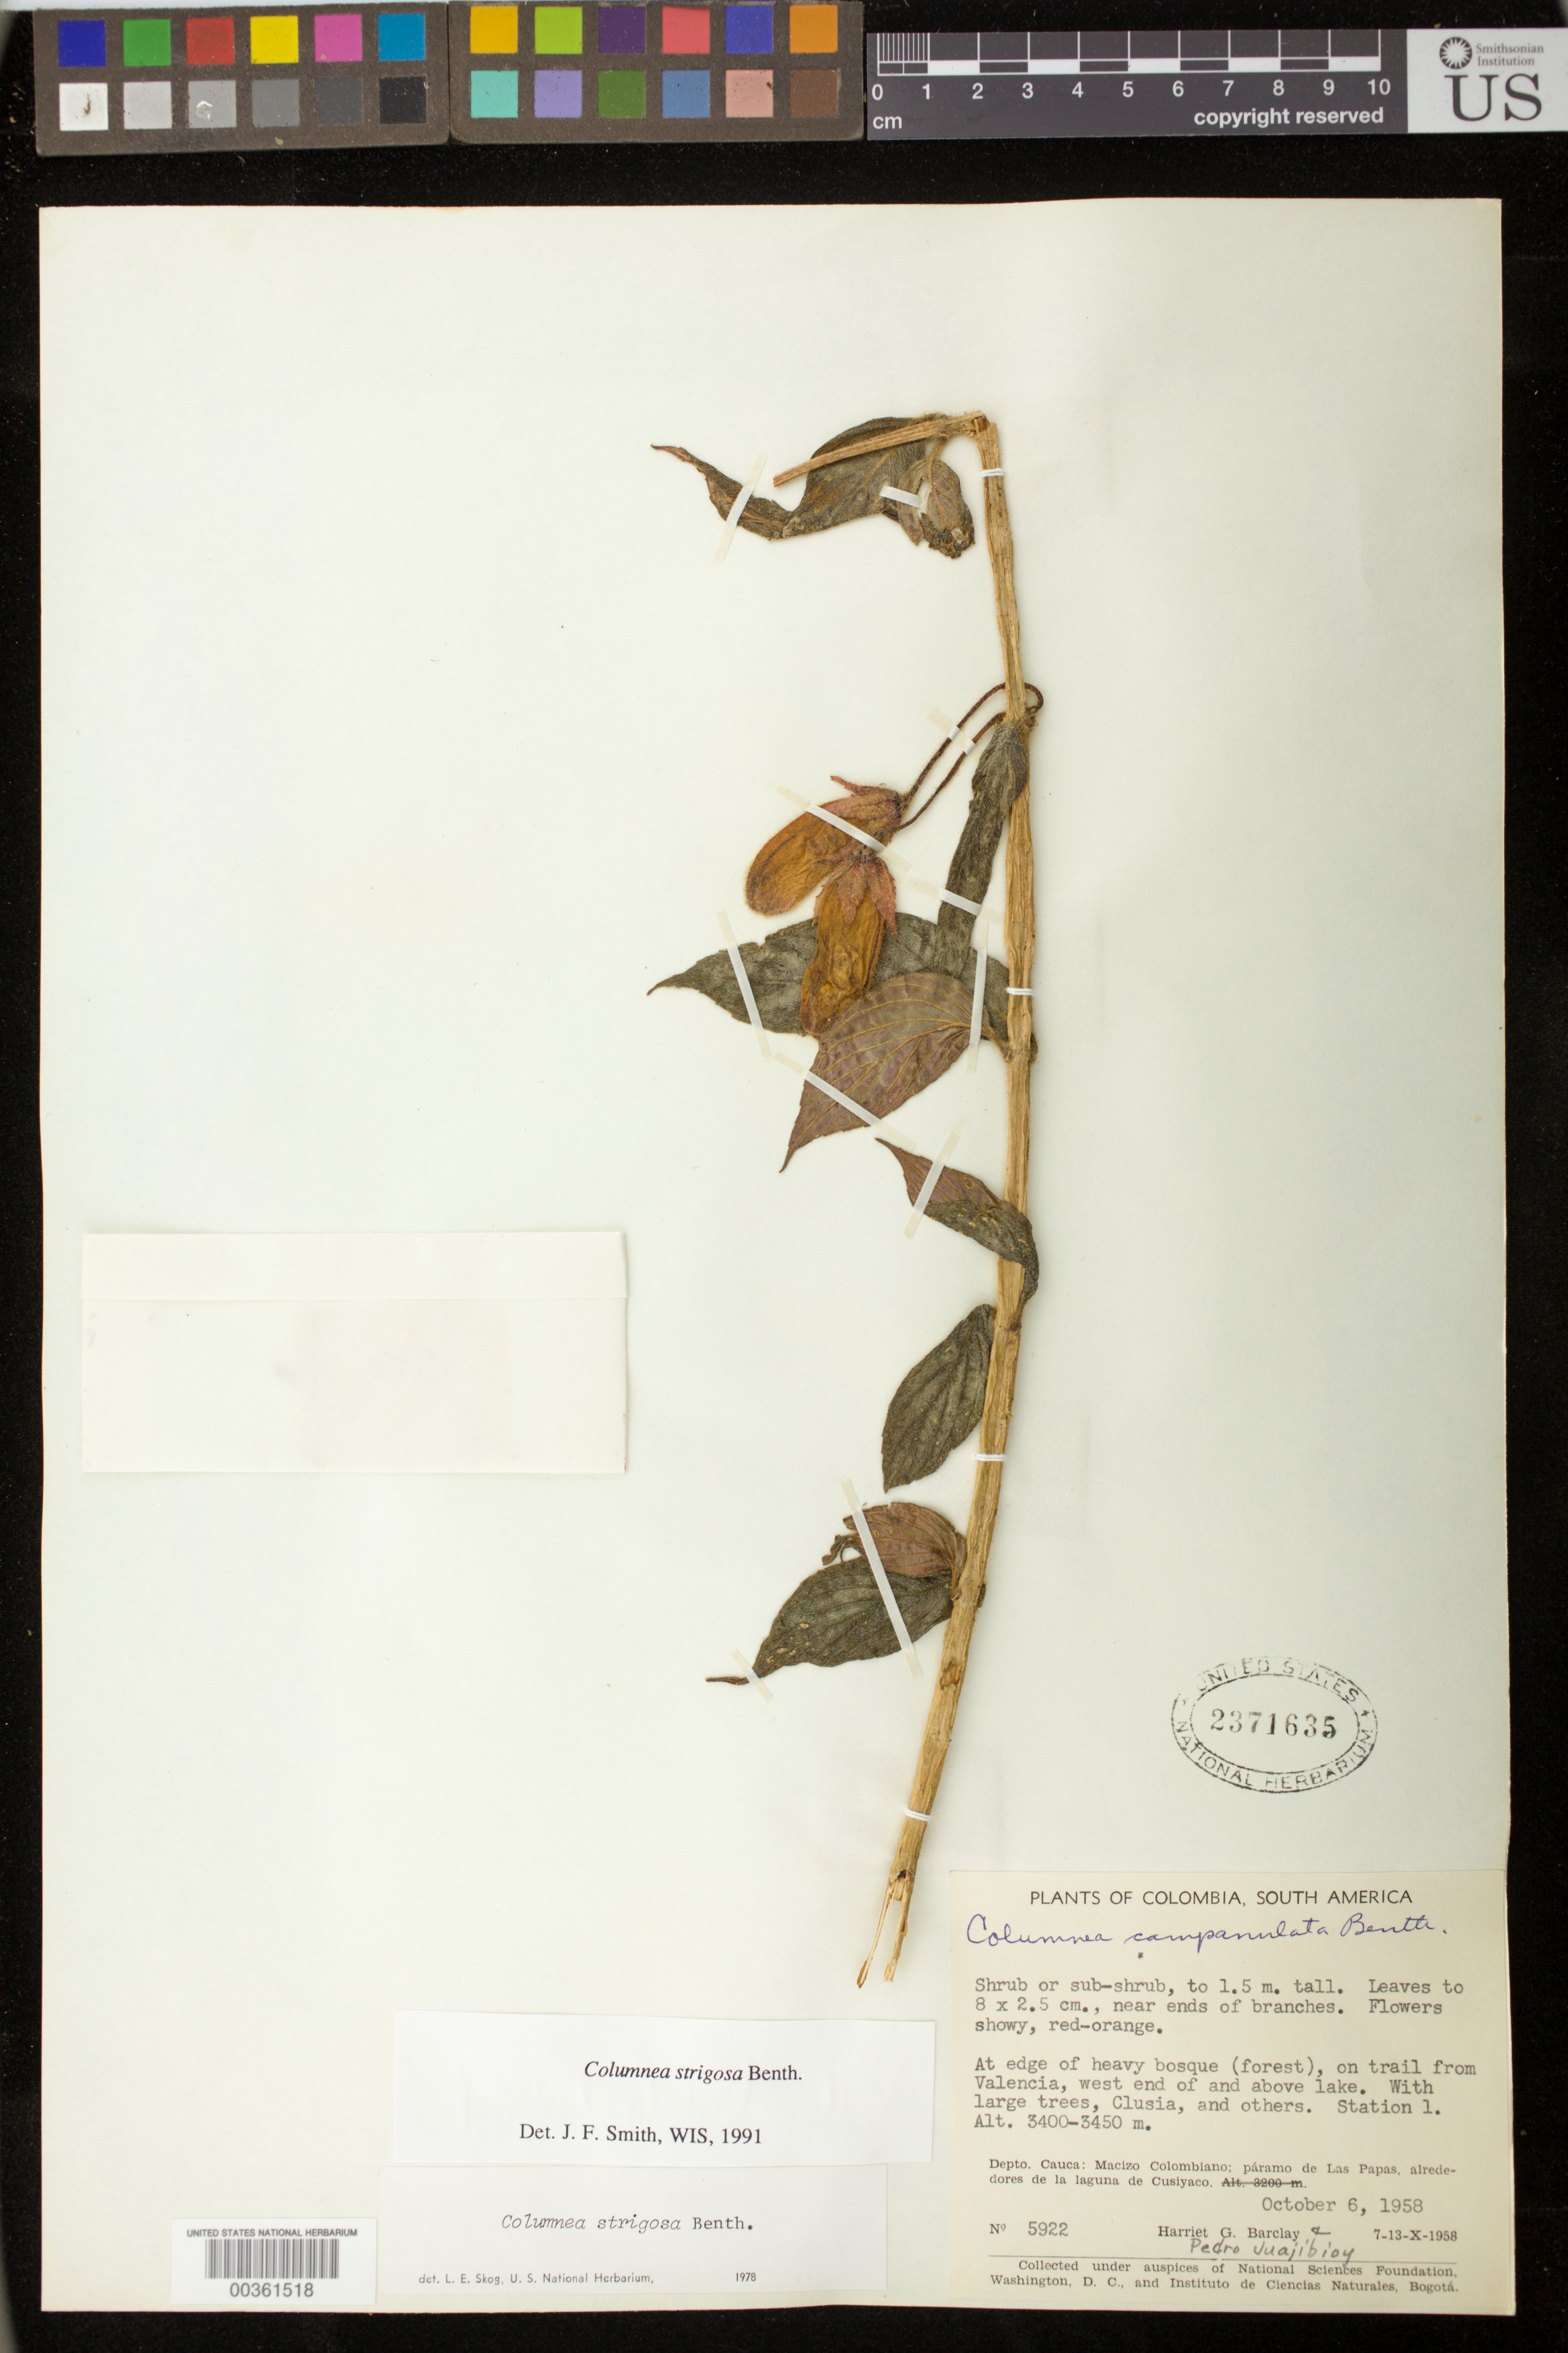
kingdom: Plantae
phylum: Tracheophyta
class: Magnoliopsida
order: Lamiales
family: Gesneriaceae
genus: Columnea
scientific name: Columnea strigosa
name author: Benth.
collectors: H. G. Barclay & P. Juajibioy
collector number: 5922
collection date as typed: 06 Oct 1958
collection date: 1958-10-06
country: Colombia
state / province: Cauca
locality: On trail from Valencia, W end of and above lake, Macizo Colombiano; Paramo de Las Papas, alrededores de La Laguna de Cusiyaco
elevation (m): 3400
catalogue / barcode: US 2371635